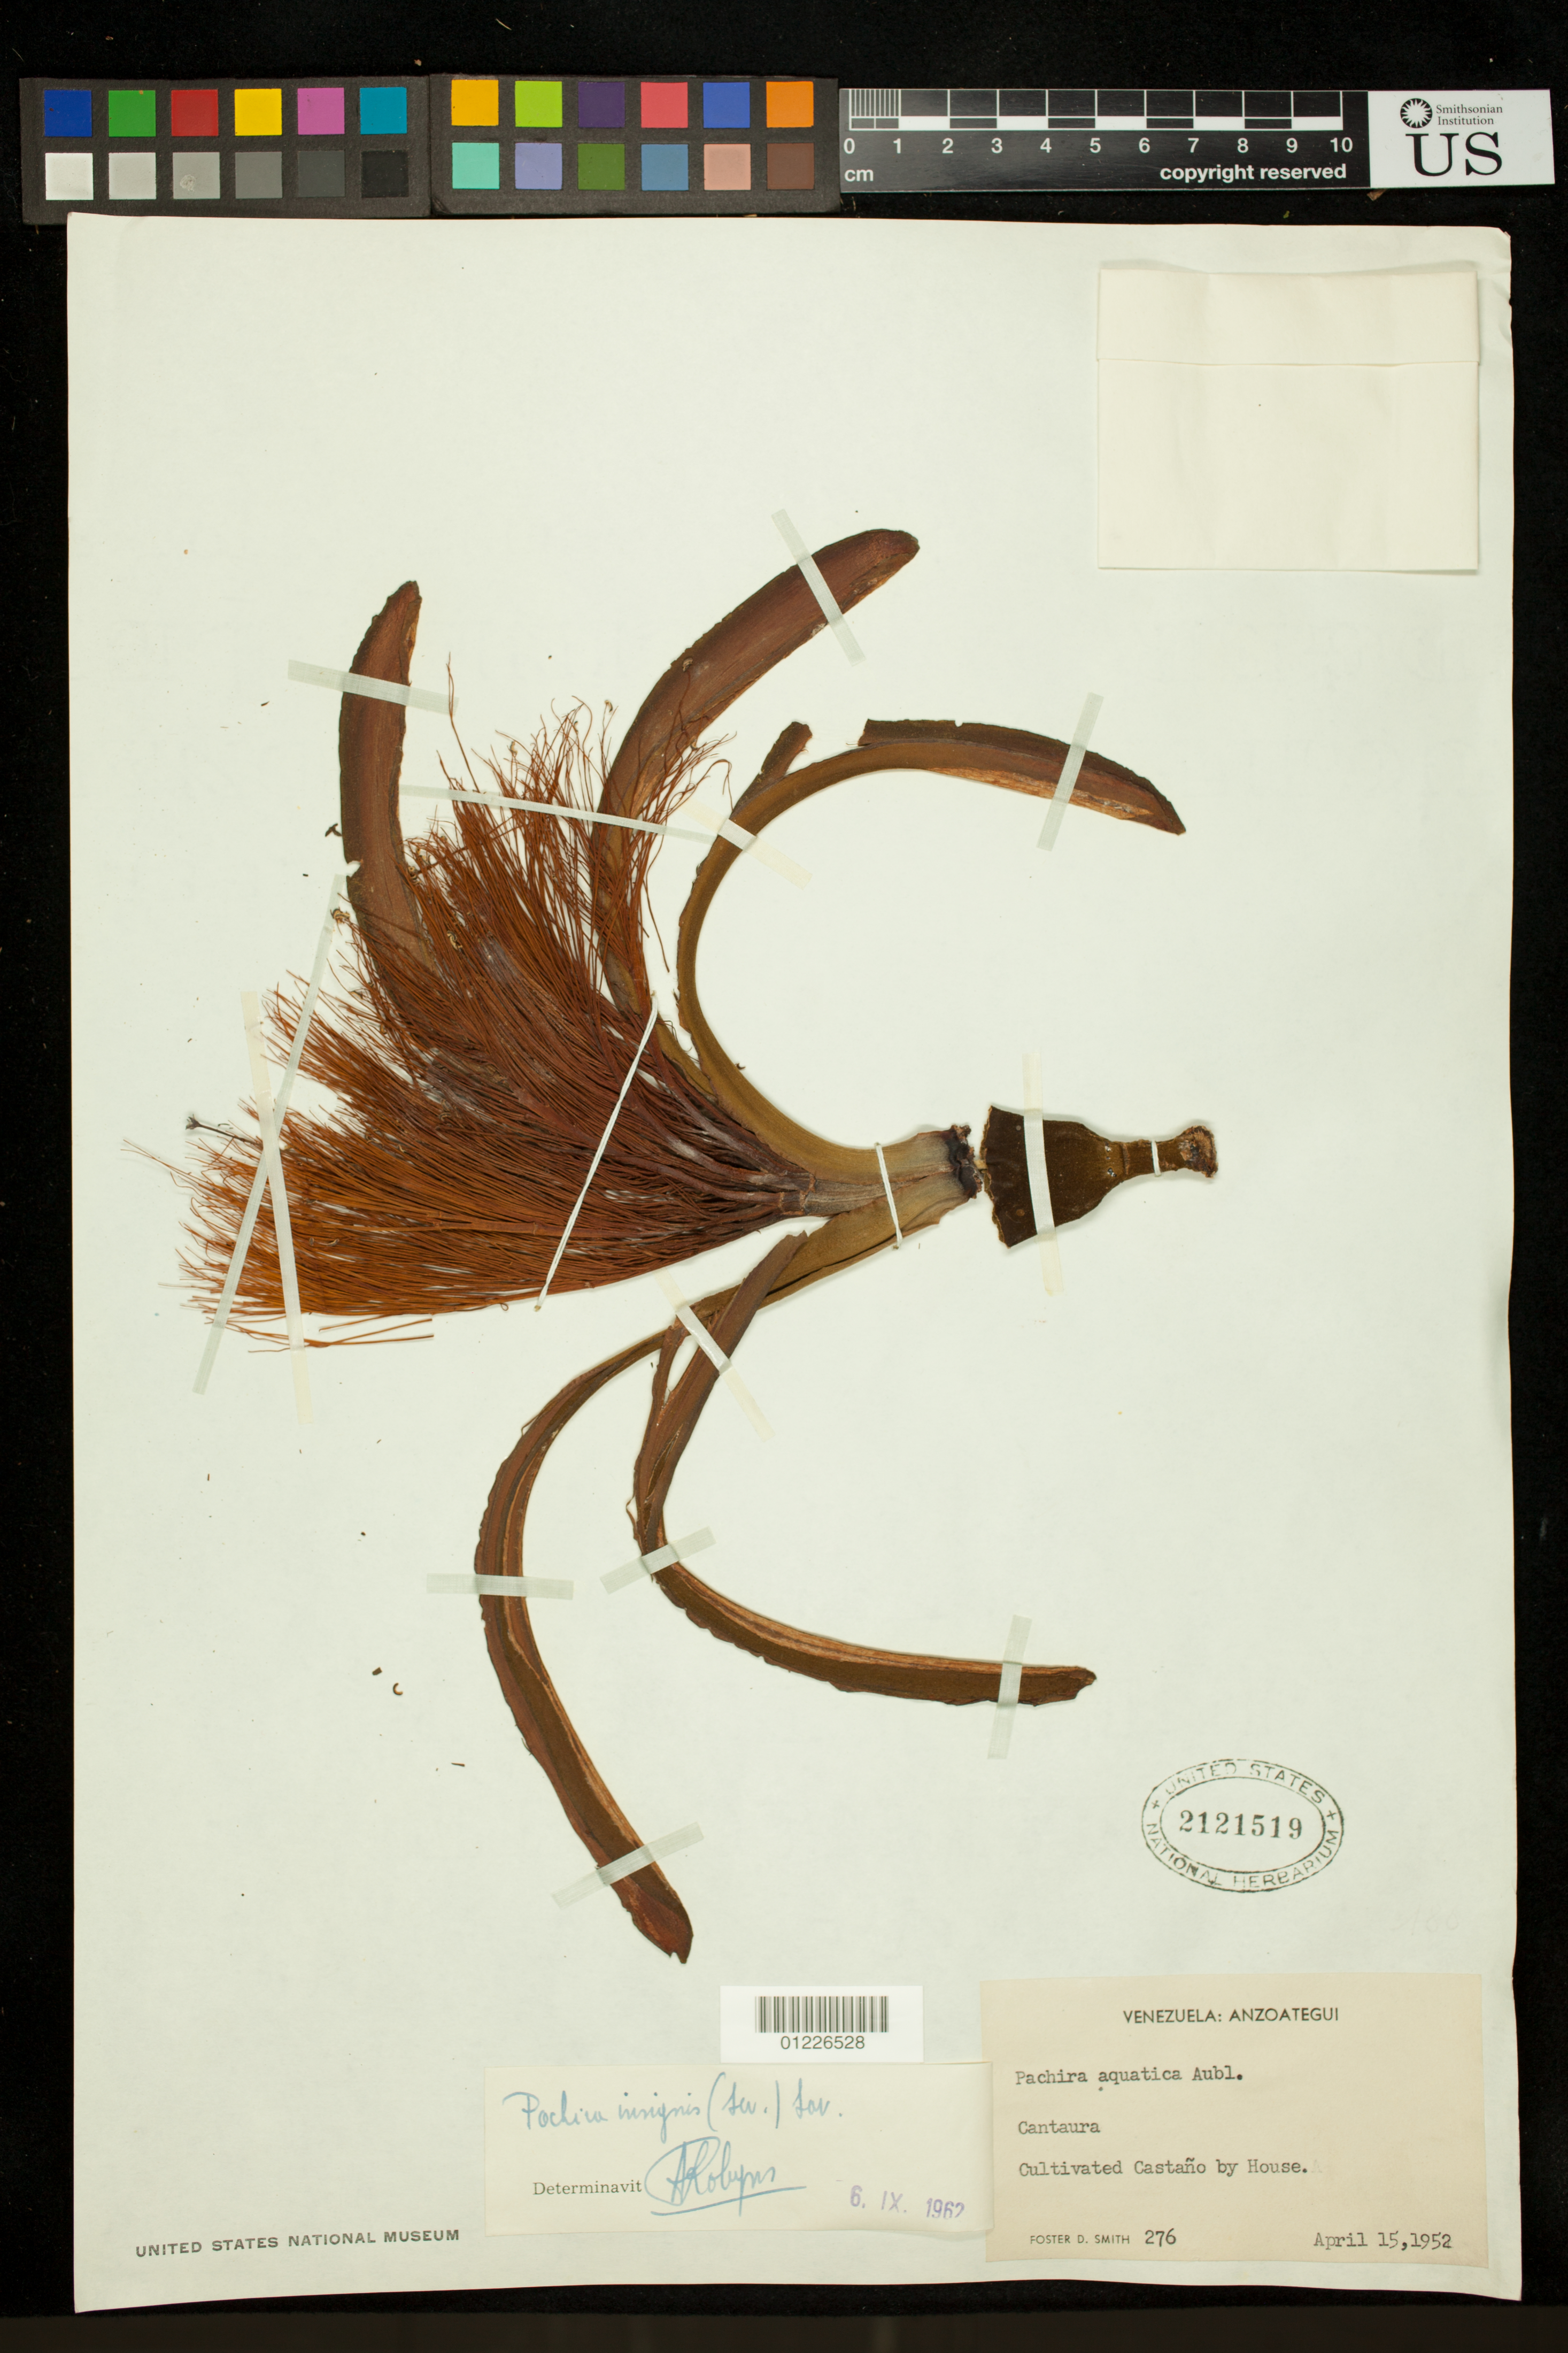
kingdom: Plantae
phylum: Tracheophyta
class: Magnoliopsida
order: Malvales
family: Malvaceae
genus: Pachira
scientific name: Pachira insignis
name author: (Sw.) Sw. ex Savigny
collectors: F. Smith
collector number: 276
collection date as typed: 4/15/1952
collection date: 1952-04-15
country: Venezuela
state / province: Anzoátegui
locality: Cantaura. Cultivated Castano by house.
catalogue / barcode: US 2121519